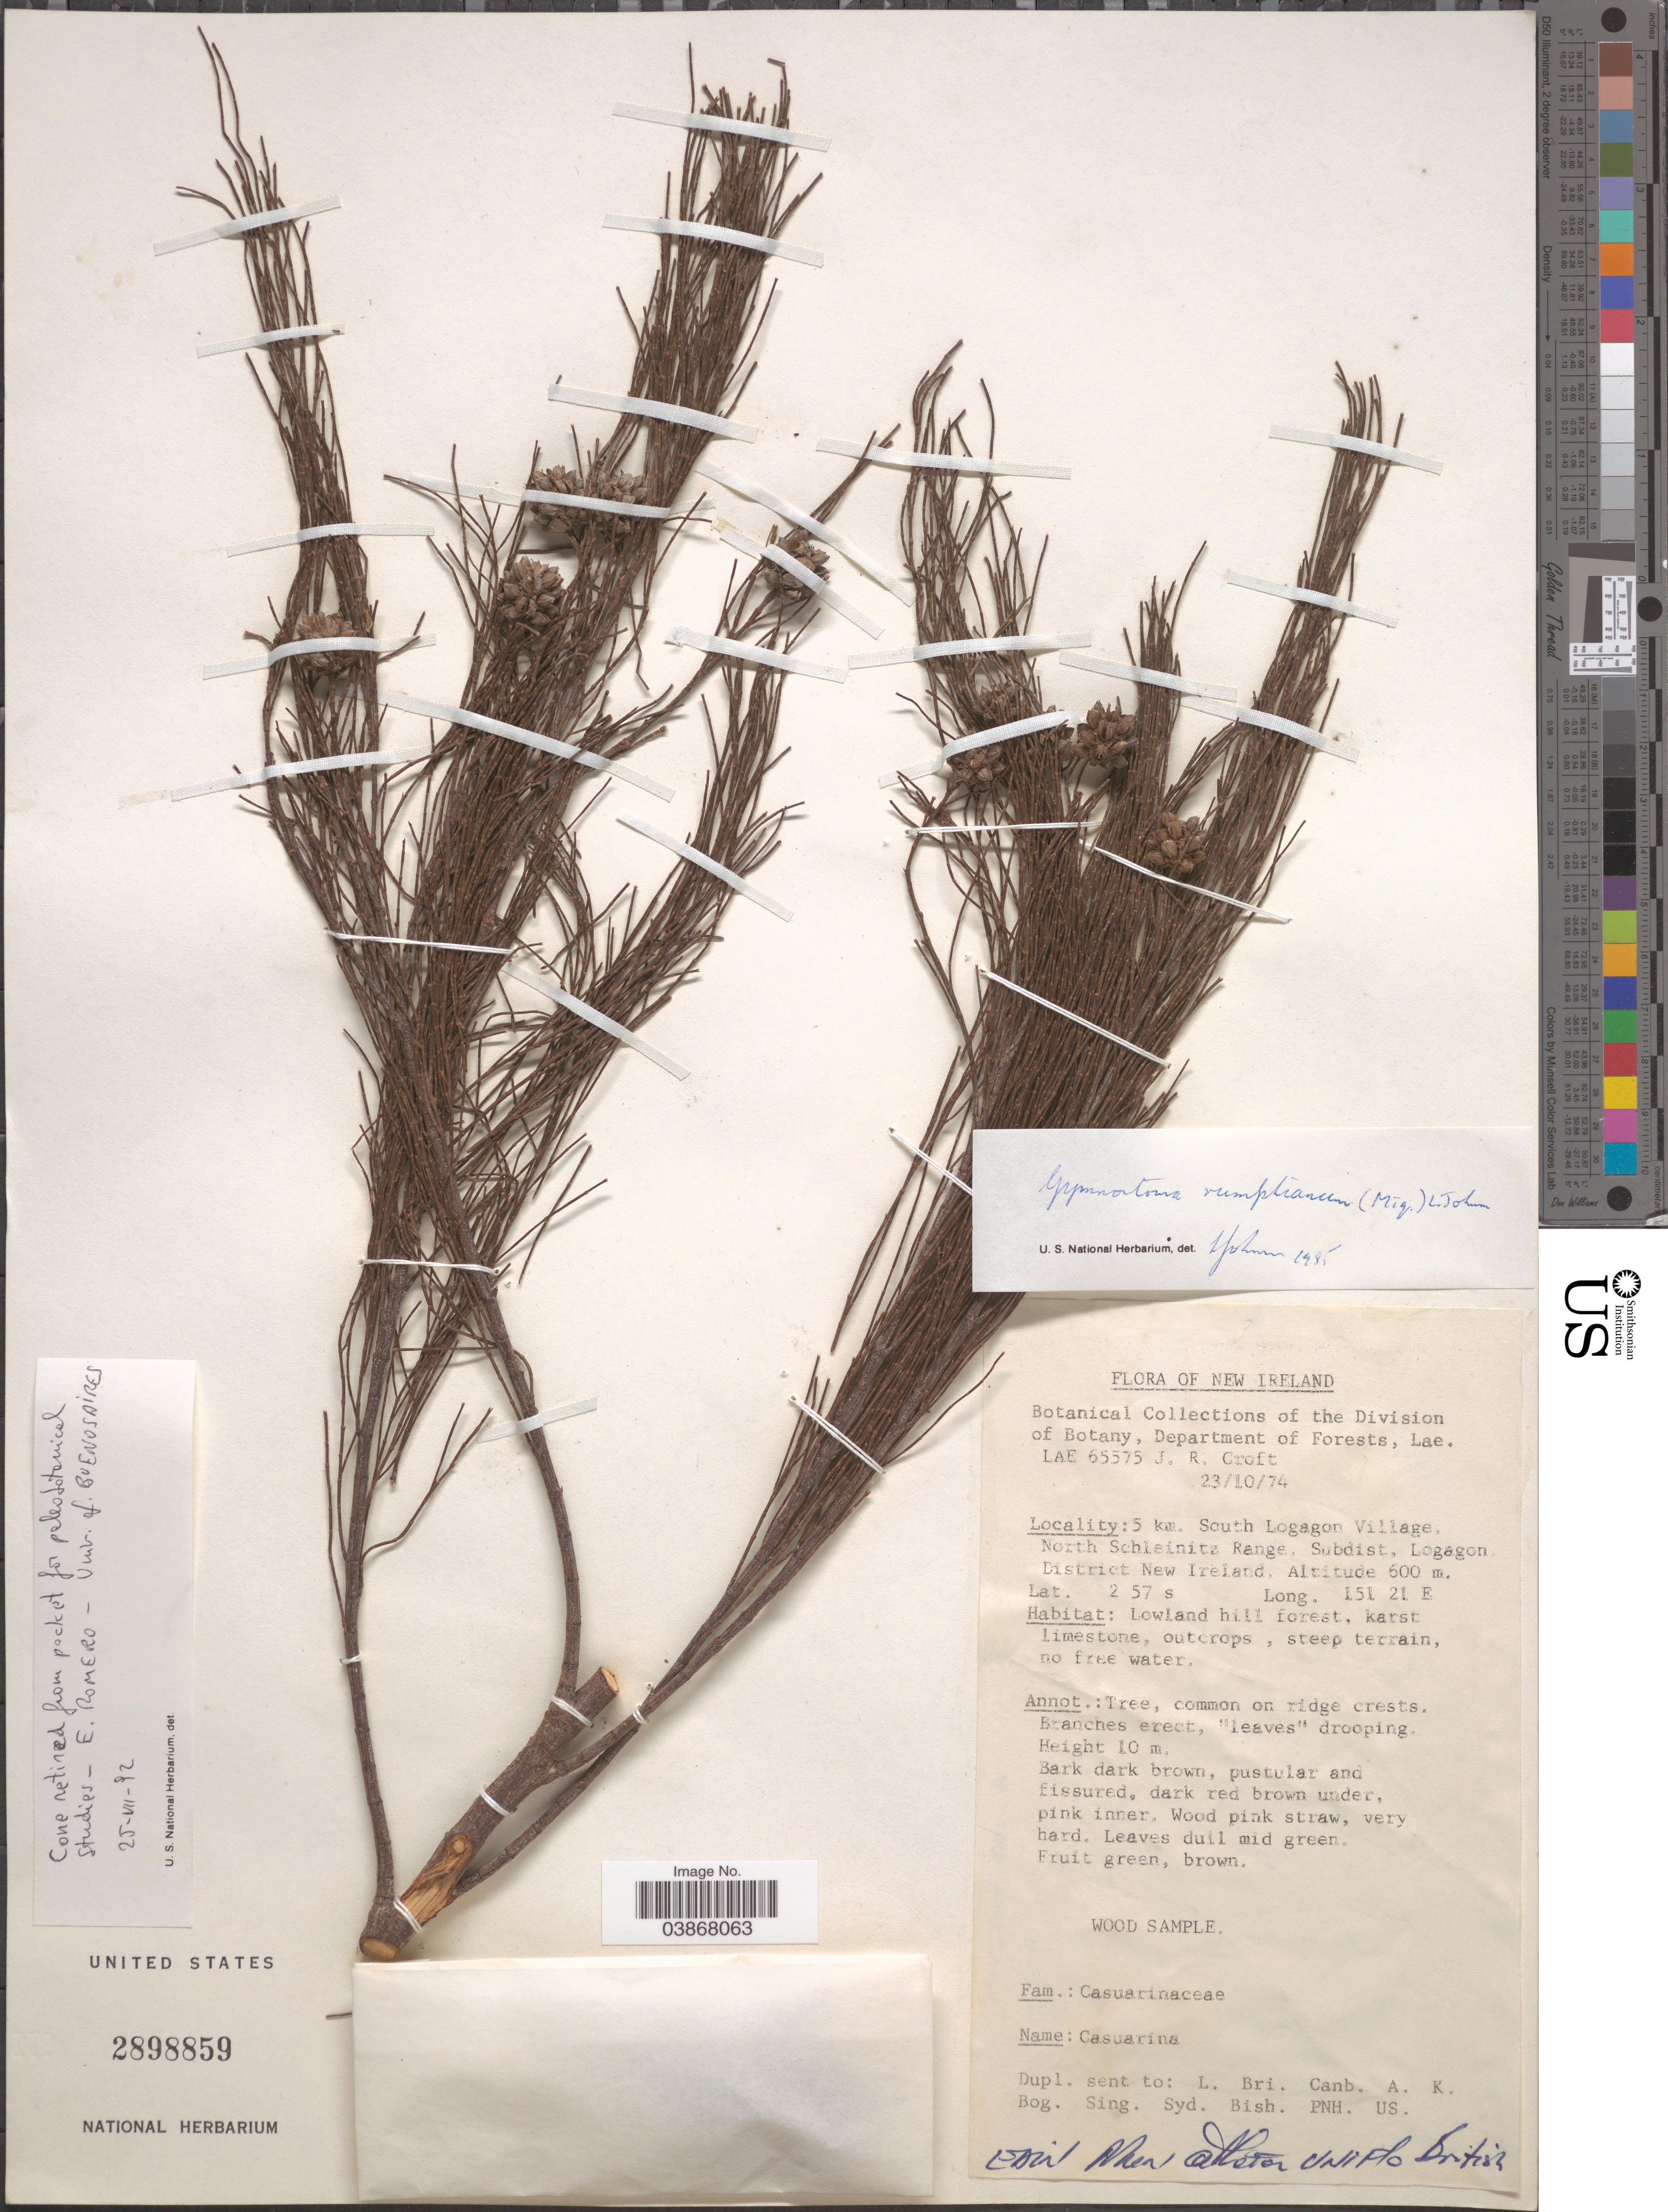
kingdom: Plantae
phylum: Tracheophyta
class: Magnoliopsida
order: Fagales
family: Casuarinaceae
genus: Gymnostoma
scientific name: Gymnostoma rumphianum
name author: (Miq.) L.A.S. Johnson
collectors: J. R. Croft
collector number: LAE 65575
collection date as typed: Transcribed d/m/y: 23/10/74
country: Papua New Guinea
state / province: New Ireland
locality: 5 km. South Logagon Village. North Scheinitz Range. Subdist. Logagon. District New Ireland.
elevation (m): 600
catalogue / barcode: US 2898859